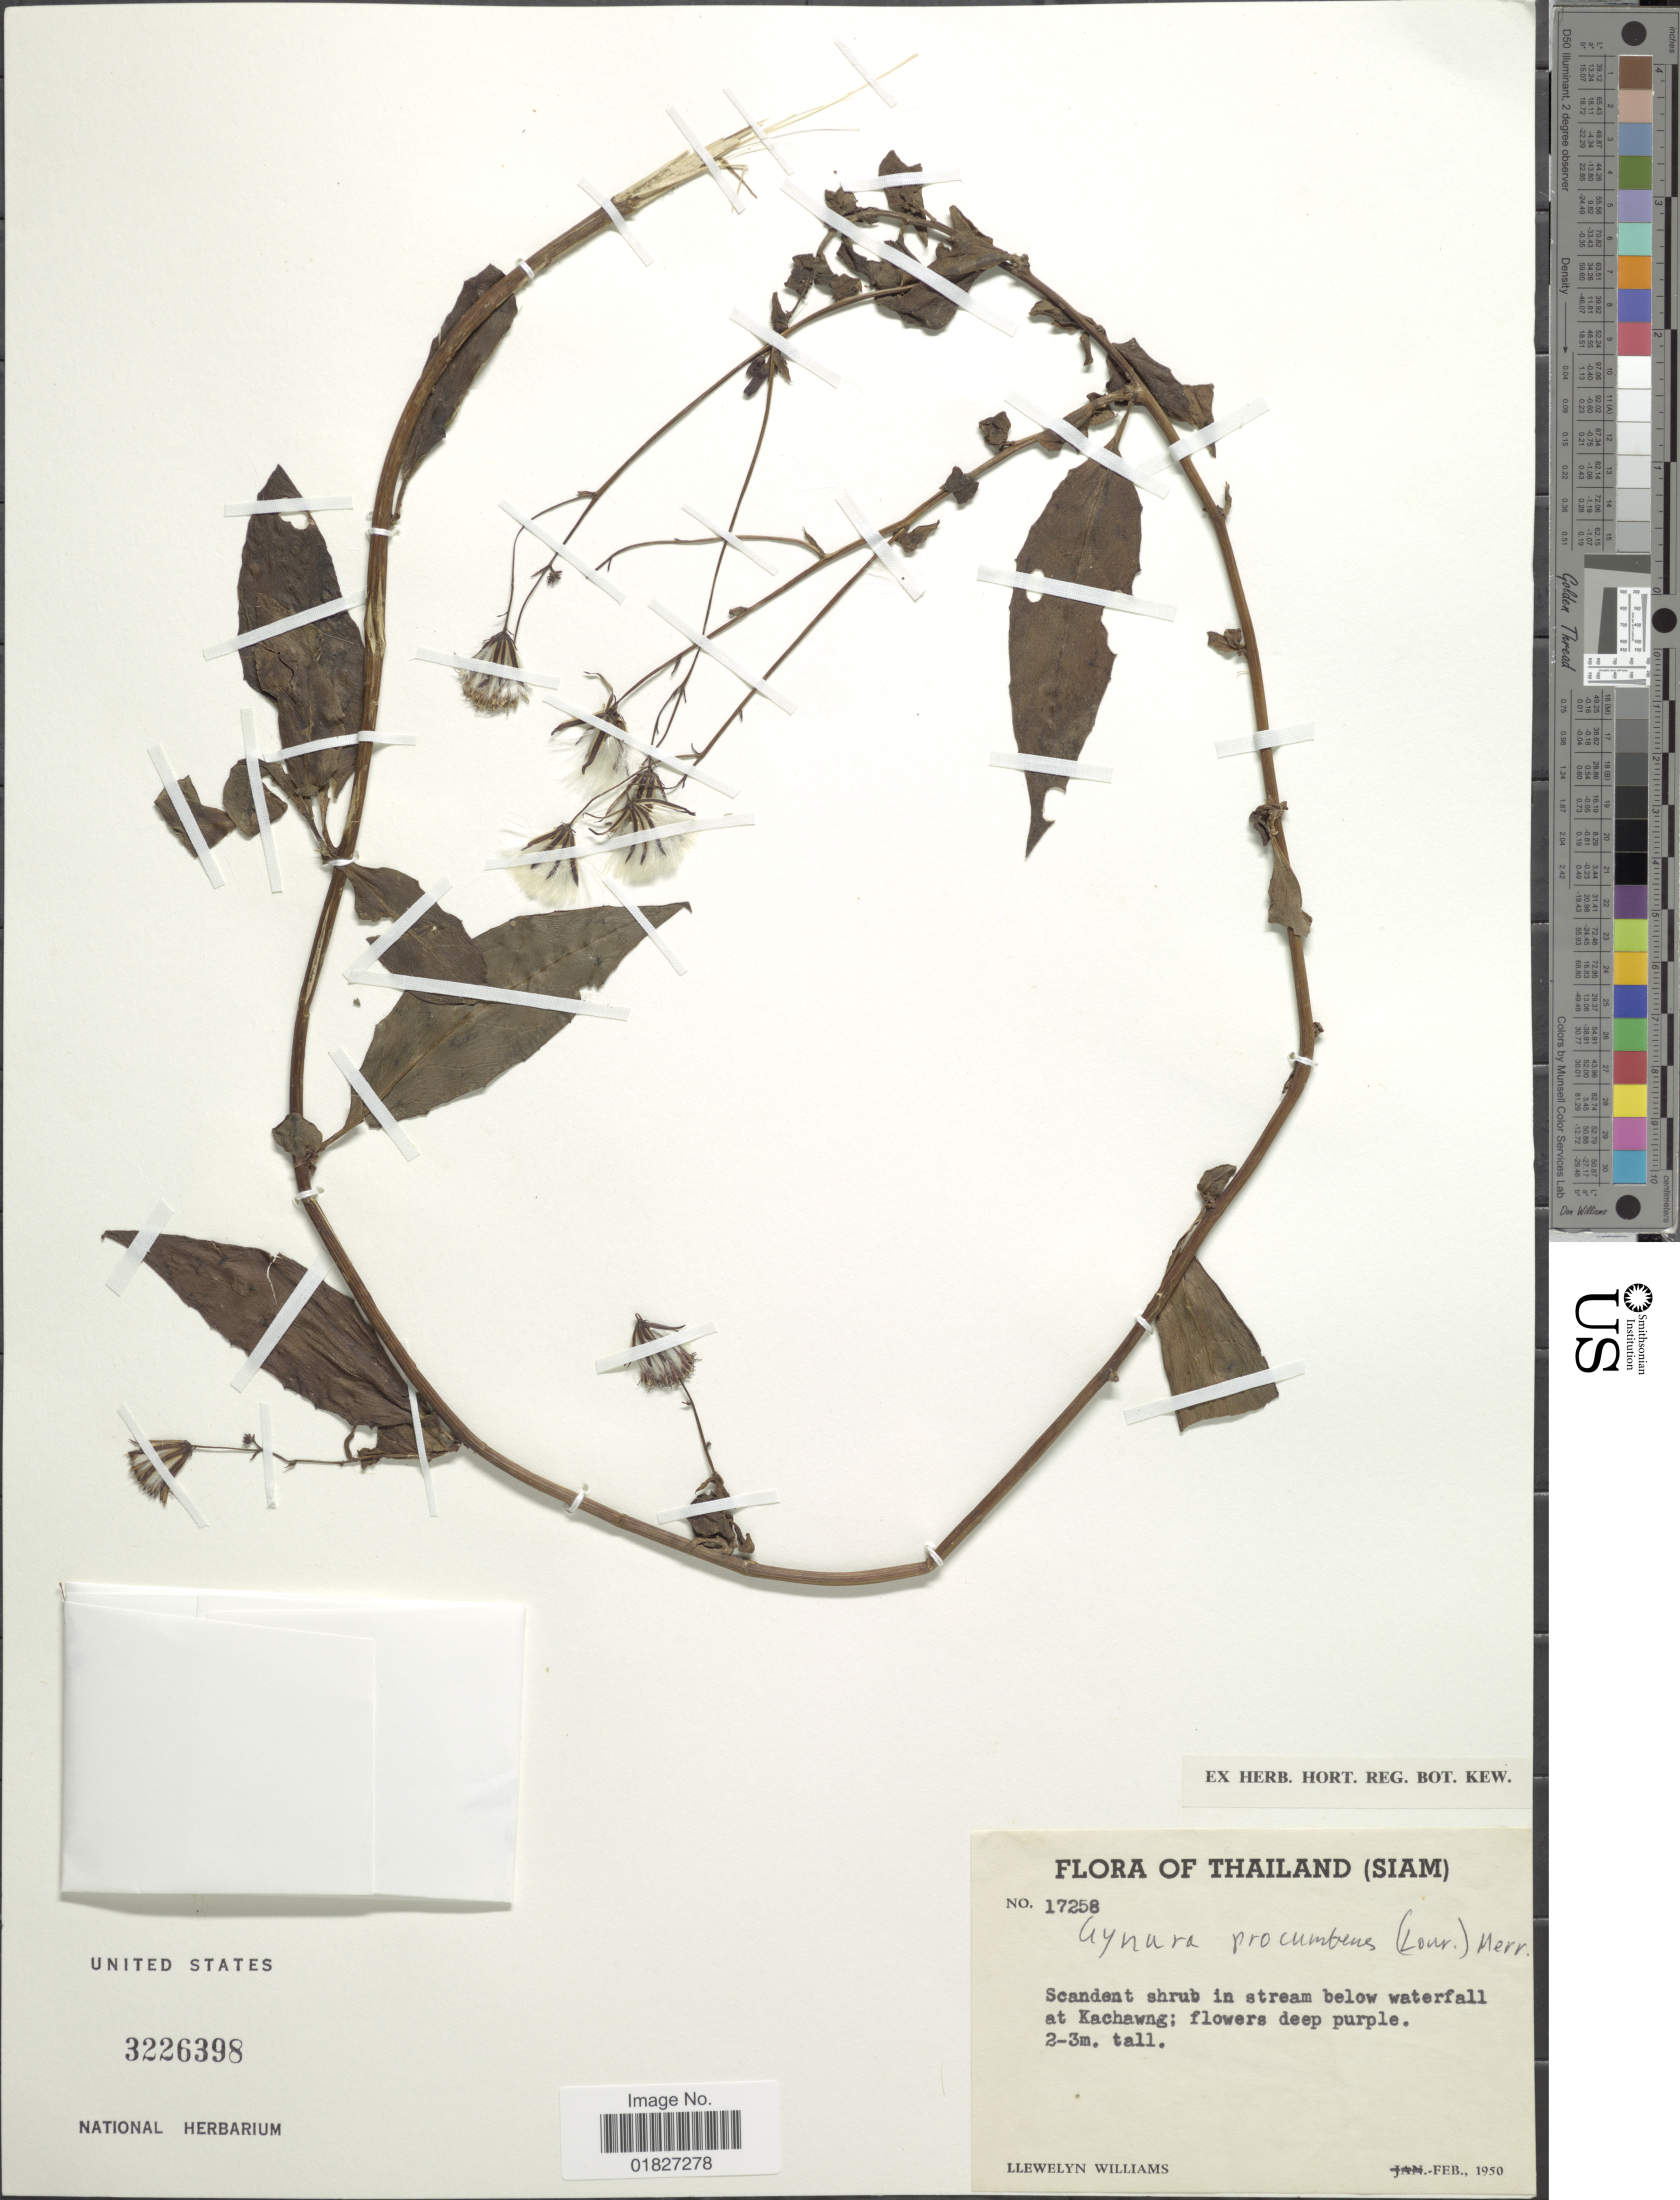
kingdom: Plantae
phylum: Tracheophyta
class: Magnoliopsida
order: Asterales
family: Asteraceae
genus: Gynura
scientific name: Gynura procumbens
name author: (Lour.) Merr.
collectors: Ll. Williams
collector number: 17258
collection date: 1950-02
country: Thailand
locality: Siam, below waterfall at Kachawng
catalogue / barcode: US 3226398